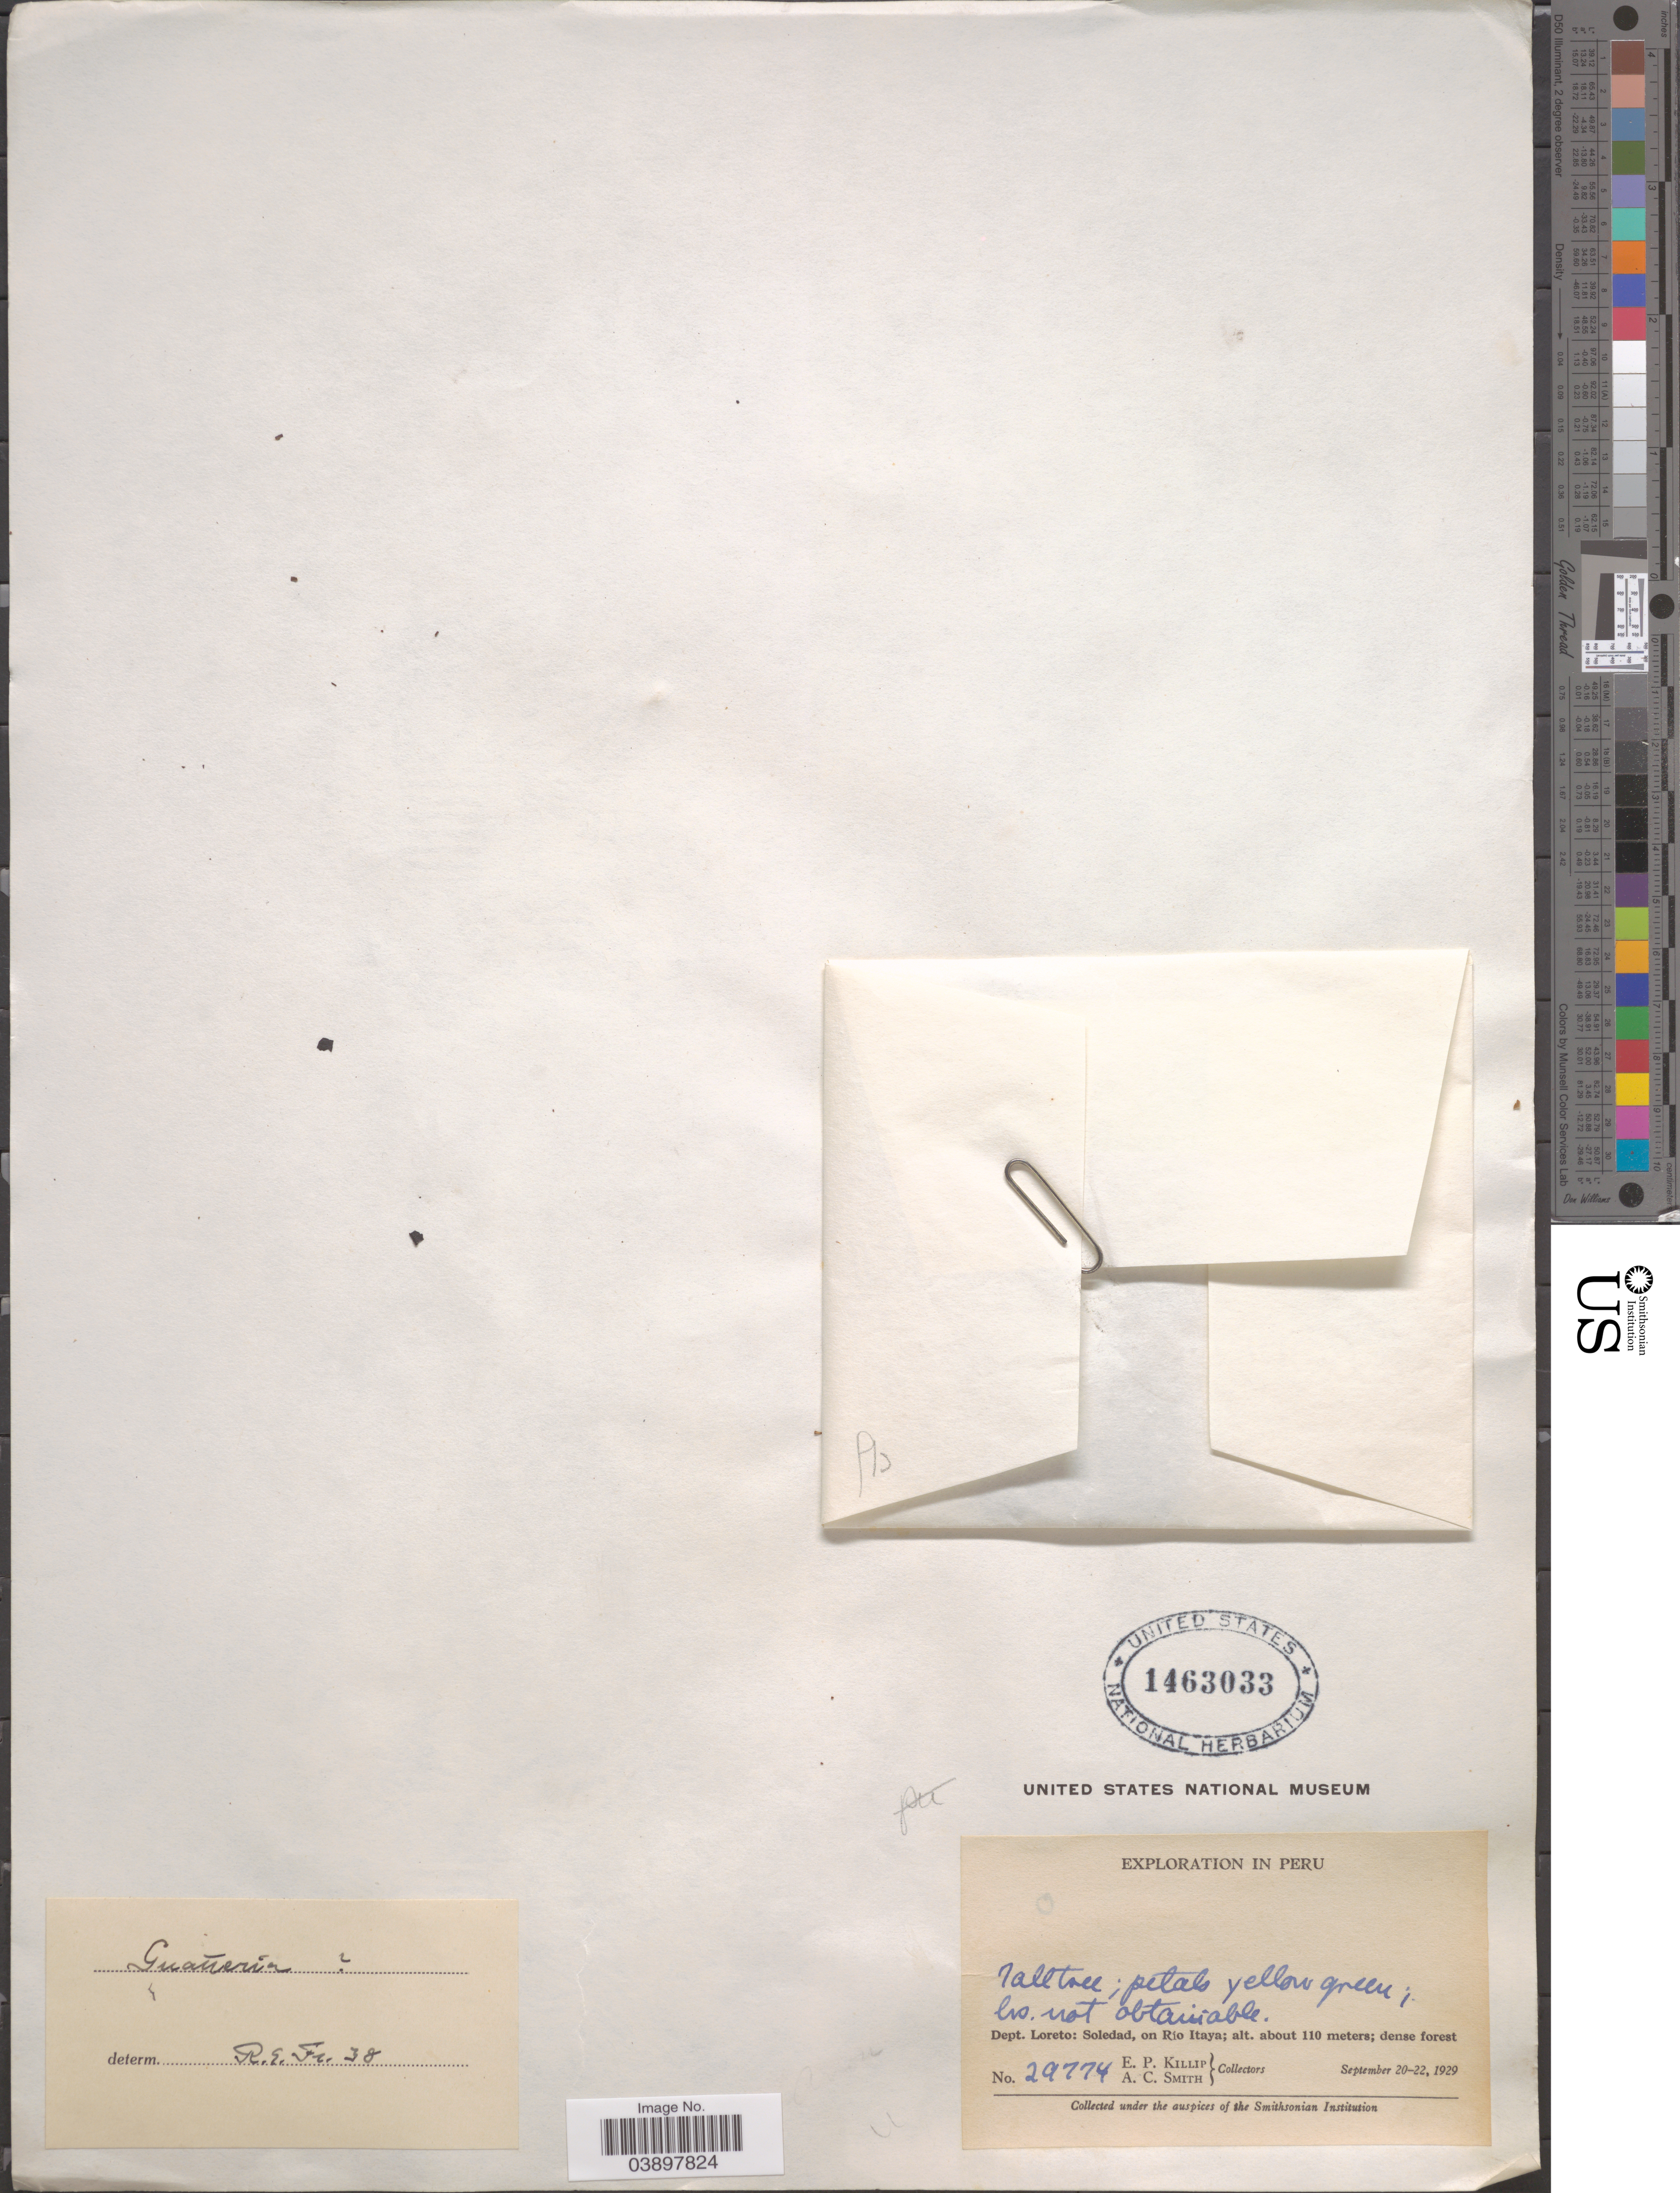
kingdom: Plantae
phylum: Tracheophyta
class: Magnoliopsida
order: Magnoliales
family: Annonaceae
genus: Guatteria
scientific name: Guatteria sp.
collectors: E. P. Killip & A. C. Smith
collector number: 29774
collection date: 1929-09-20/1929-09-22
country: Peru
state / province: Loreto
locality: Dept. Loreto: Soledad, on Río Itaya.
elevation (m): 110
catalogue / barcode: US 1463033